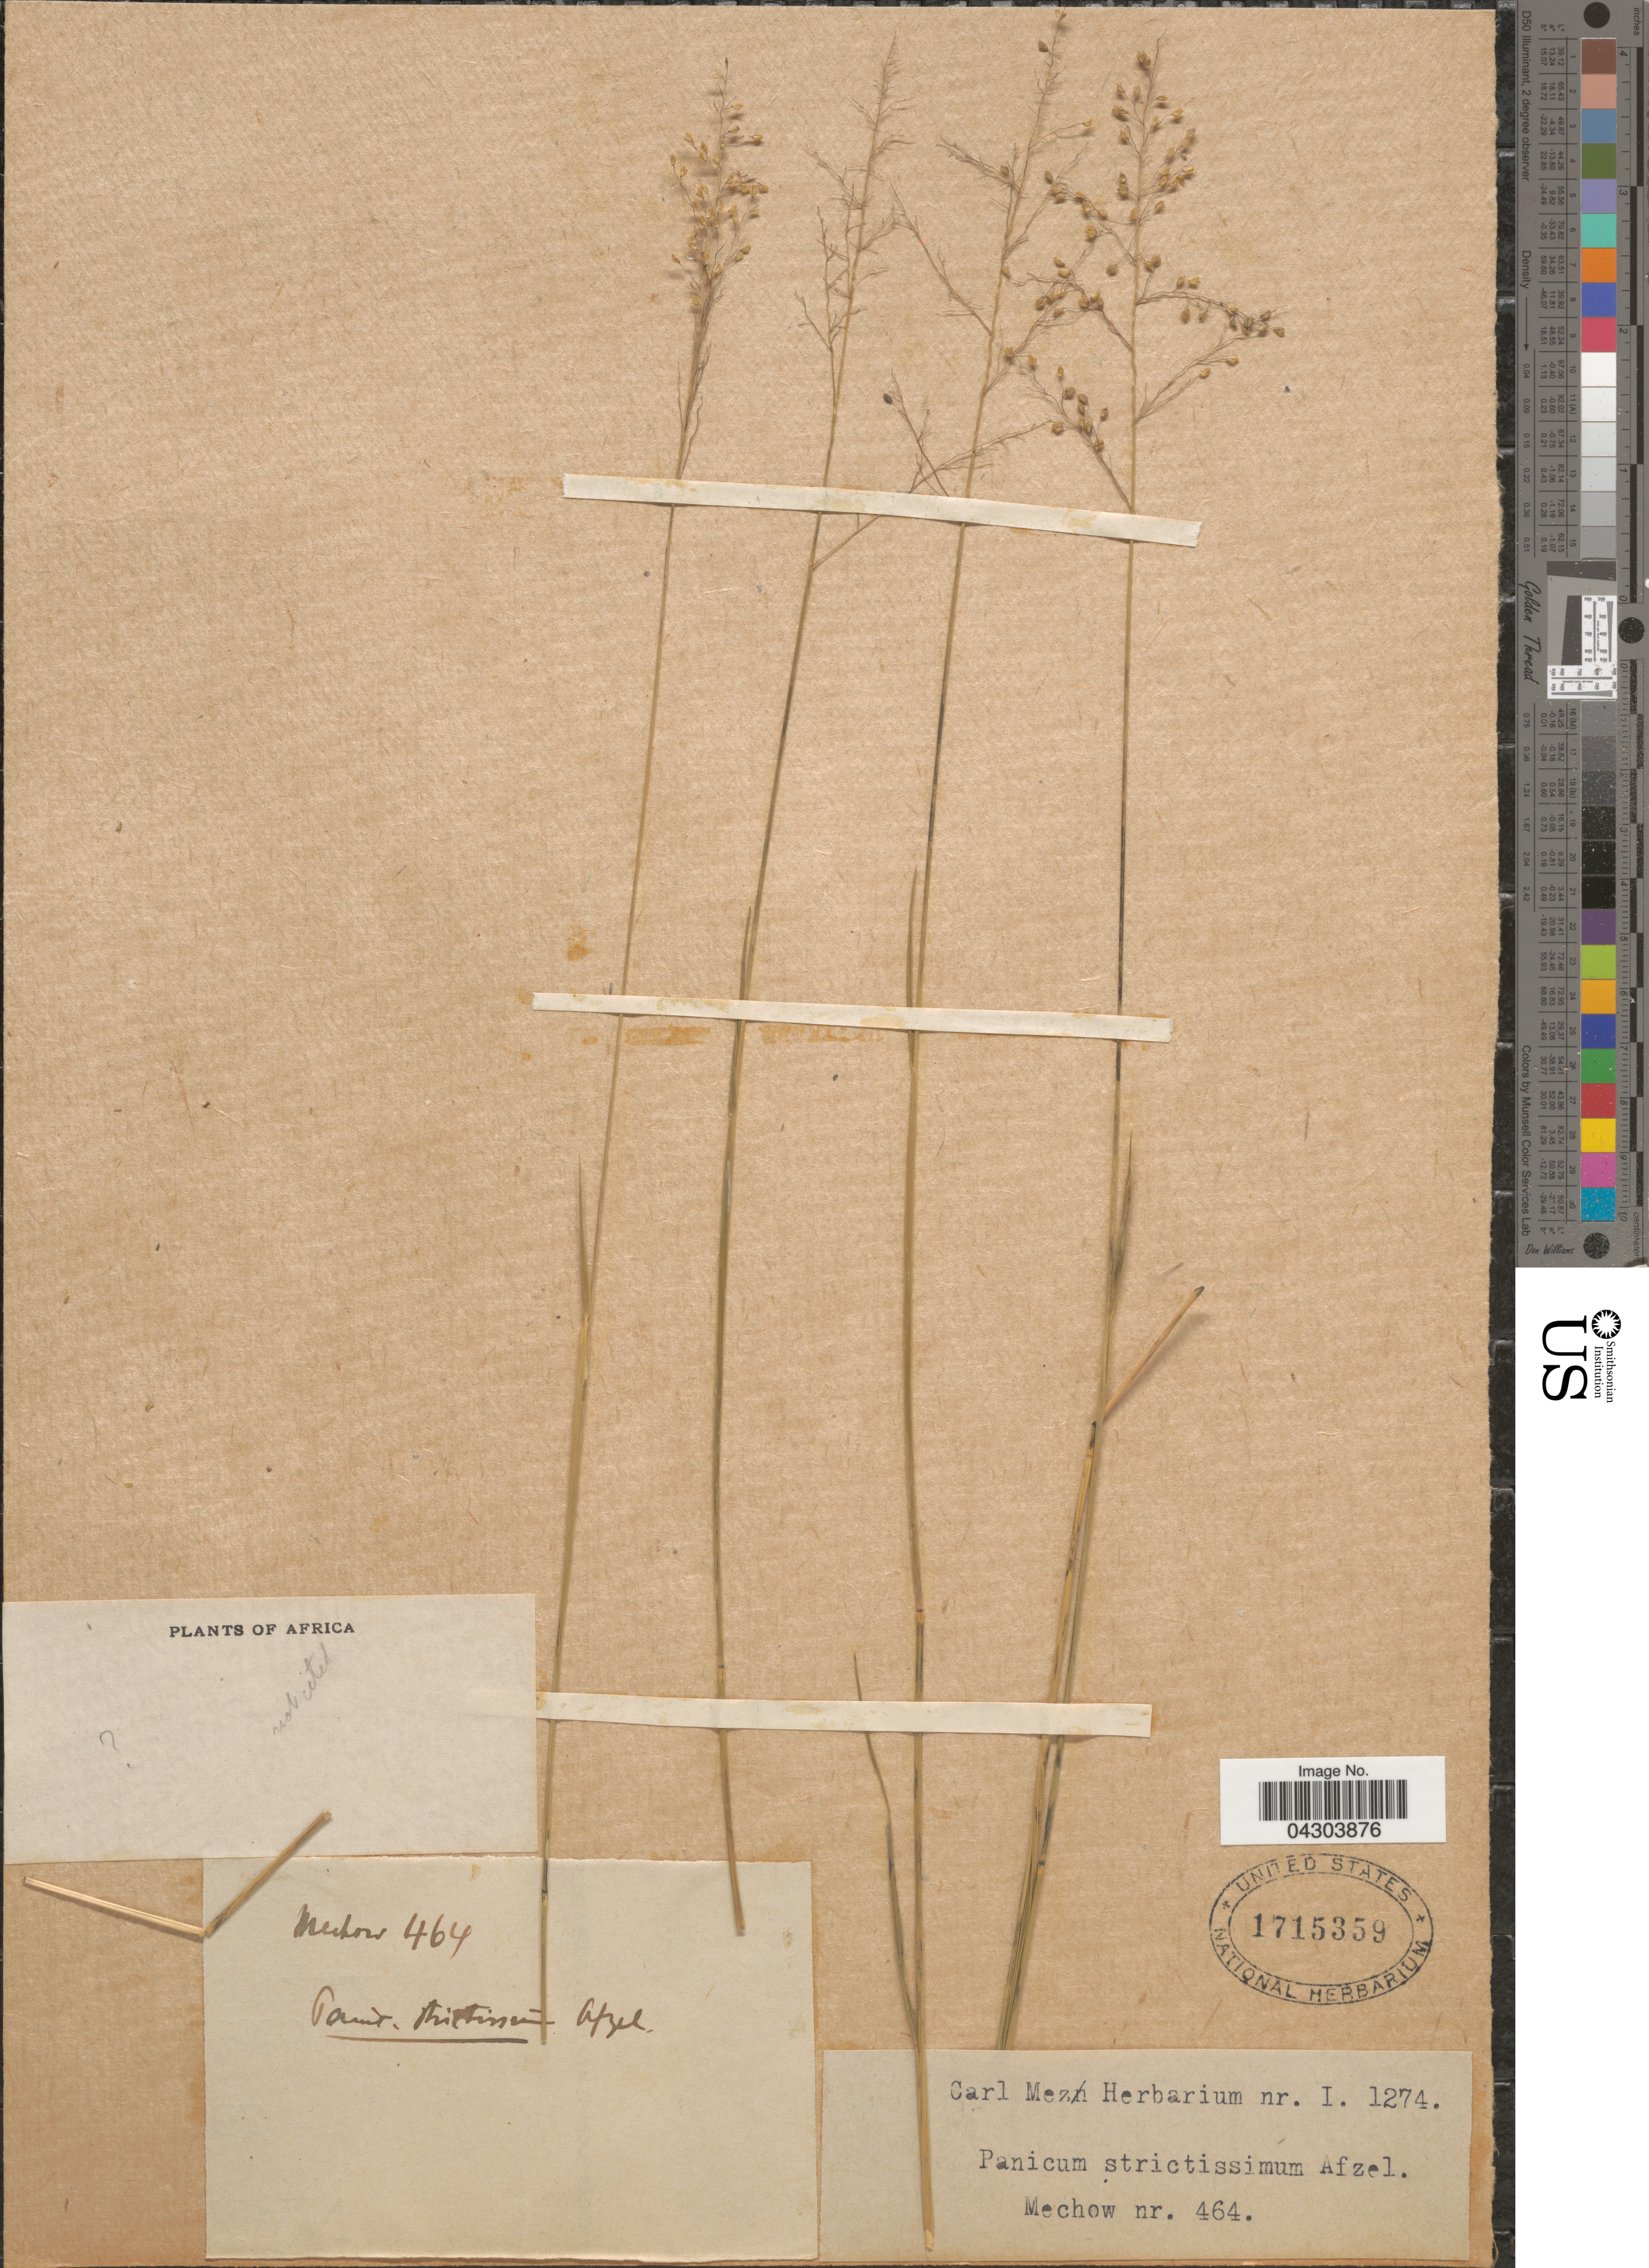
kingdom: Plantae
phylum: Tracheophyta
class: Liliopsida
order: Poales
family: Poaceae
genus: Panicum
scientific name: Panicum nervatum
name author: (Franch.) Stapf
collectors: -. Mechow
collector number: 464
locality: Africa.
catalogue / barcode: US 1715359